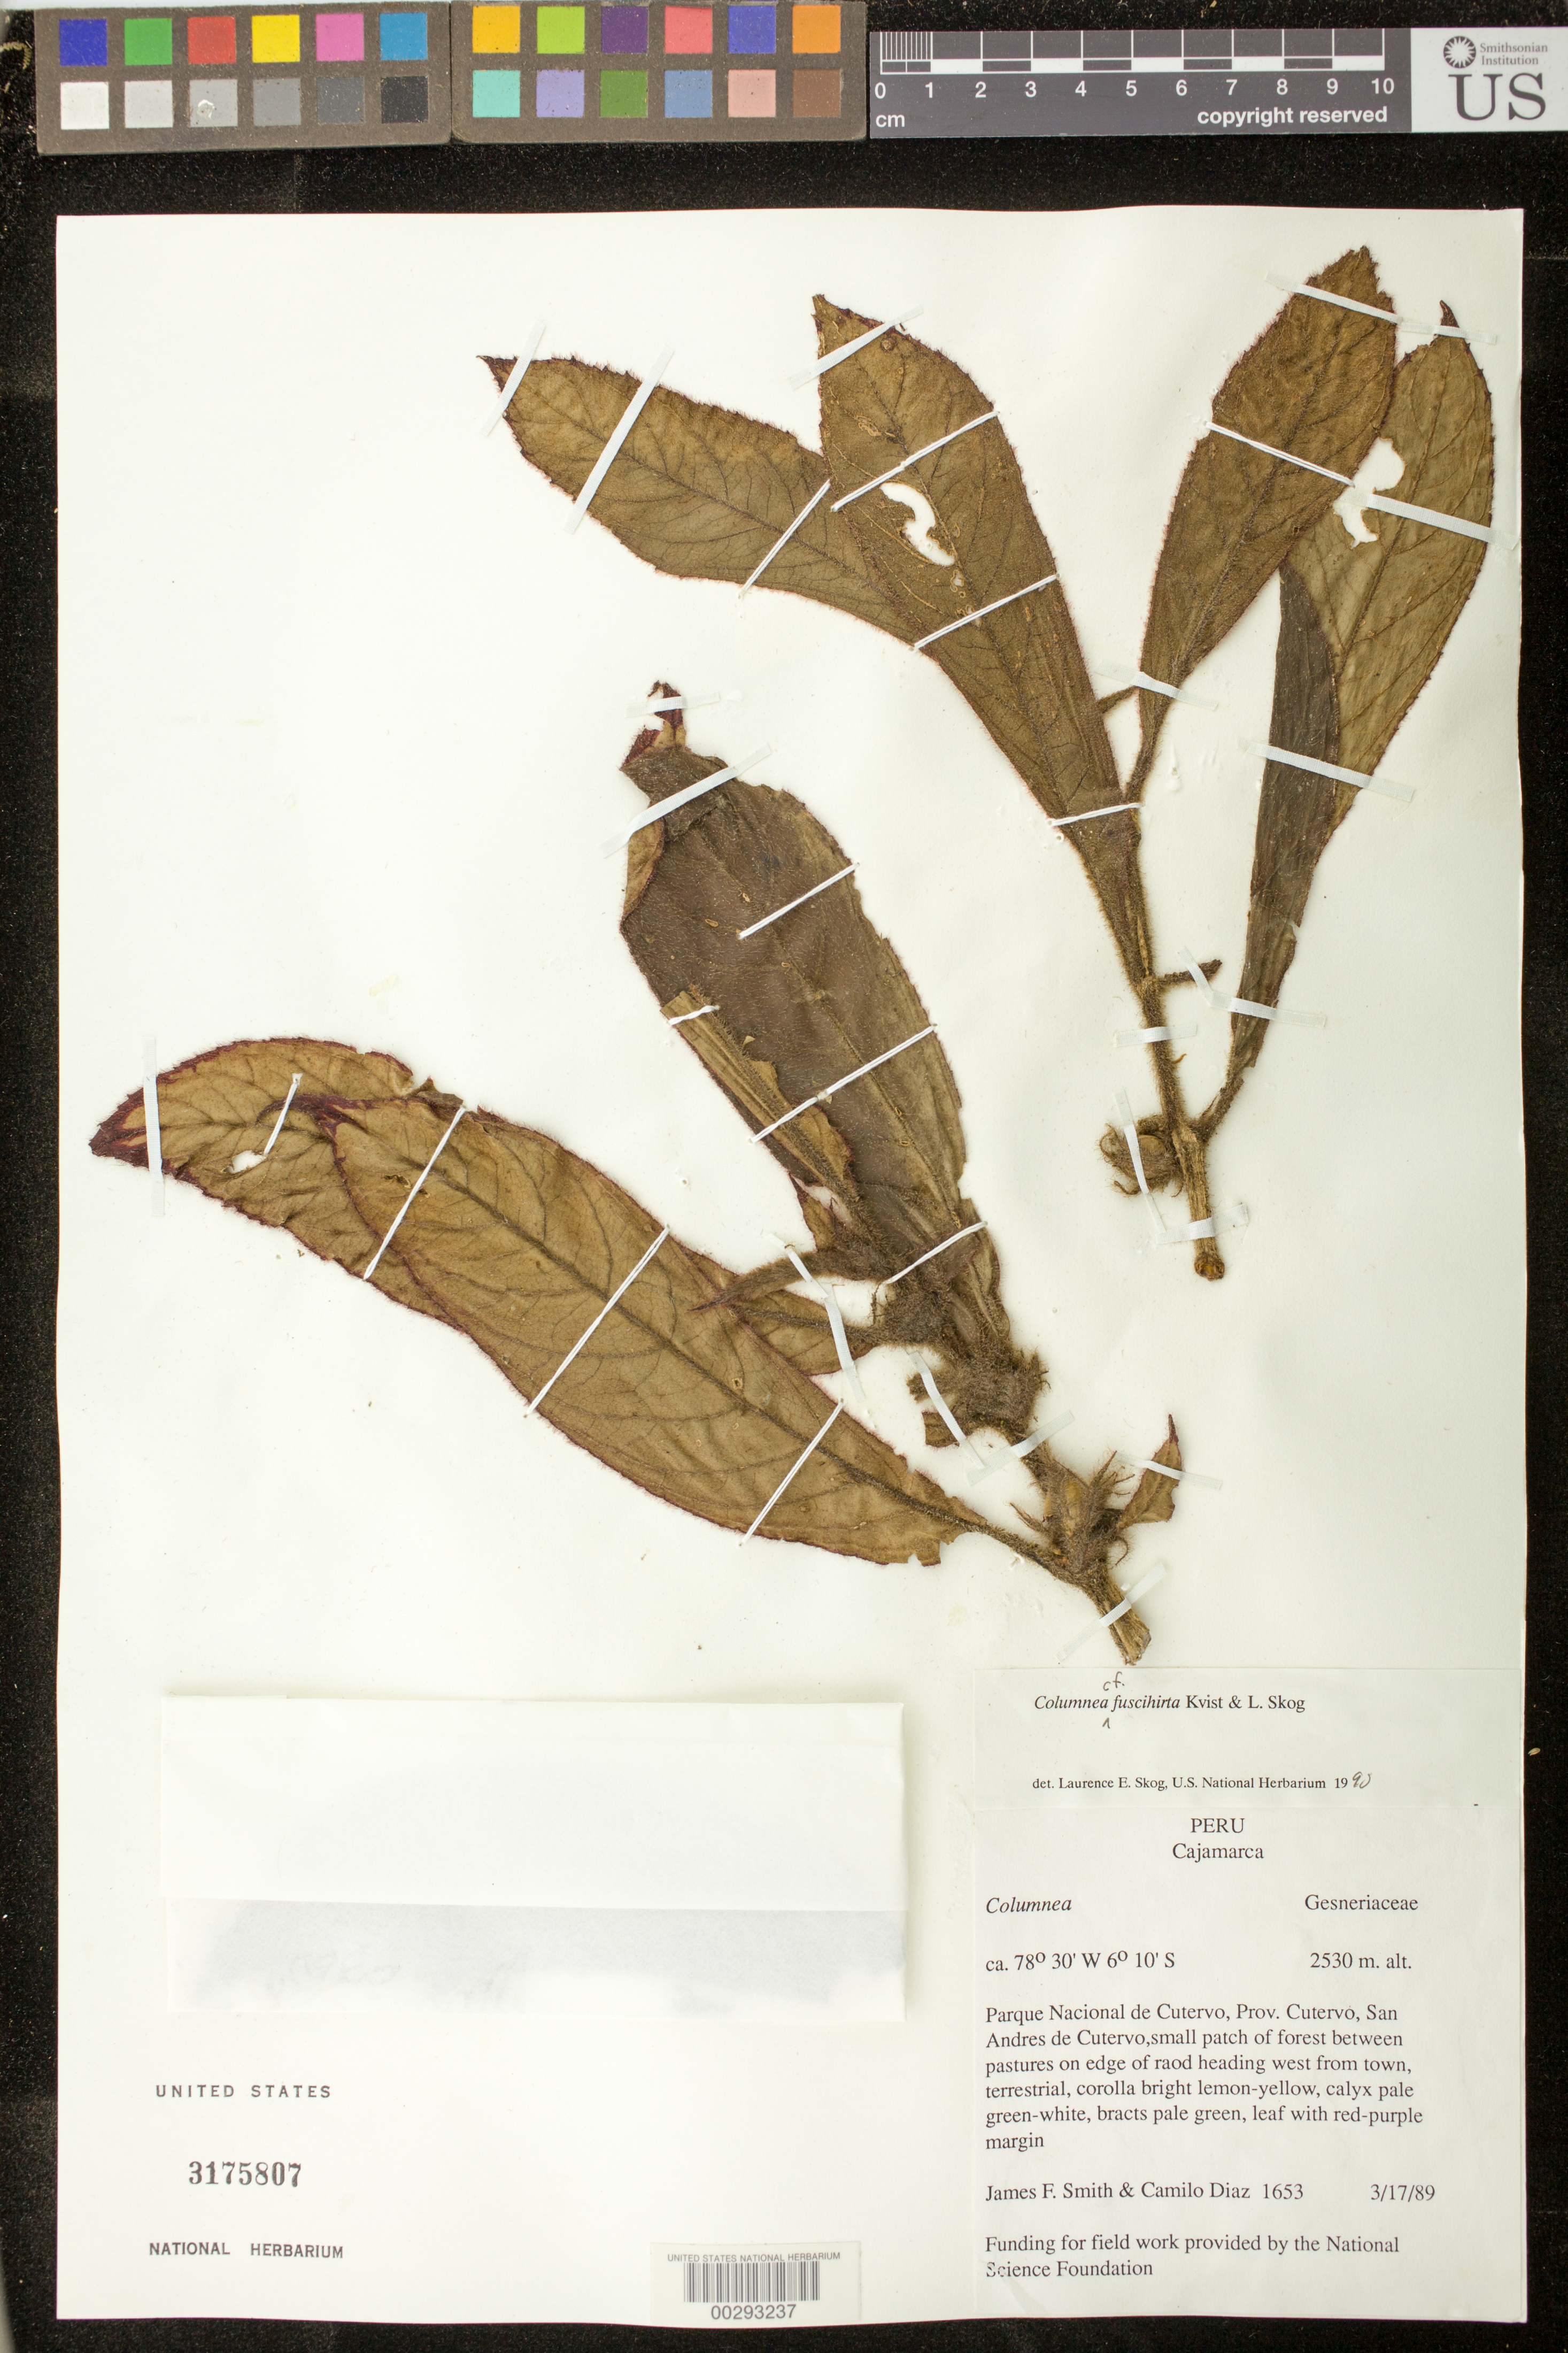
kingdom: Plantae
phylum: Tracheophyta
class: Magnoliopsida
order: Lamiales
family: Gesneriaceae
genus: Columnea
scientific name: Columnea fuscihirta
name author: L.P. Kvist & L.E. Skog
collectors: J. Smith & M. Galeano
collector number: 1653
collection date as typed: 17 Mar 1989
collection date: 1989-03-17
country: Peru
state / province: Cajamarca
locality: Cutervo, Parque Nacional de Cutervo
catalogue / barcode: US 3175807